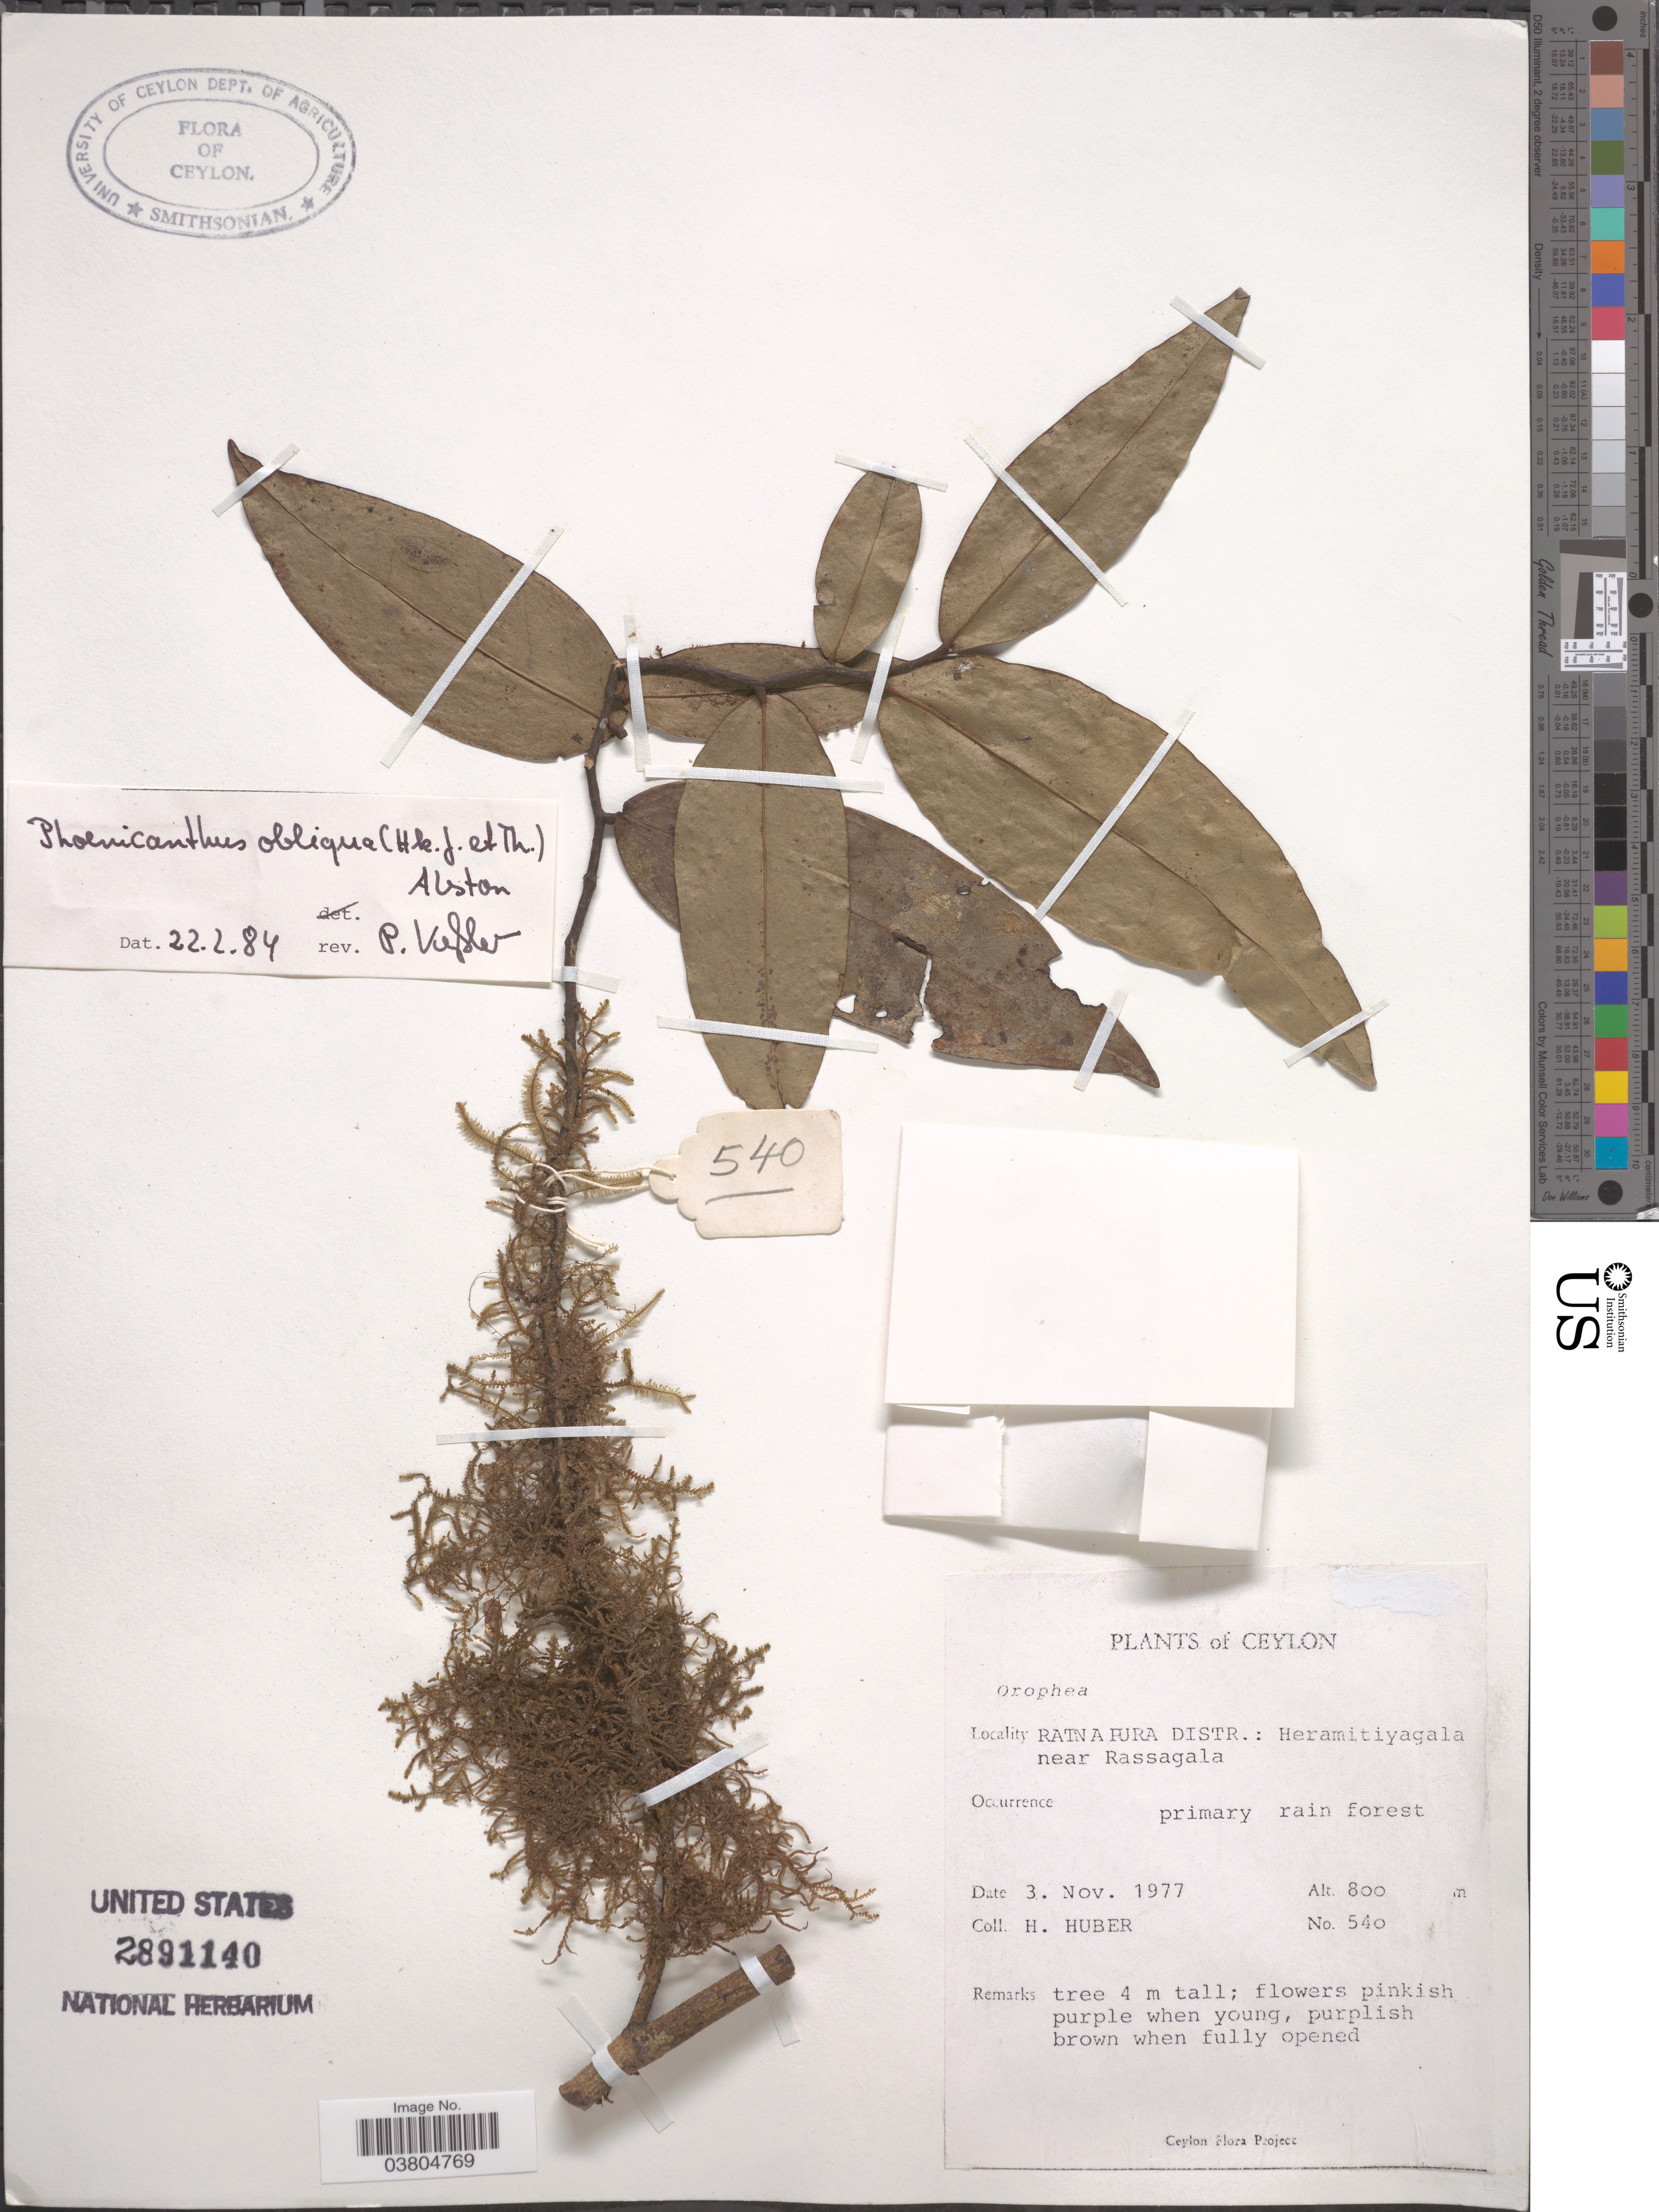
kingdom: Plantae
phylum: Tracheophyta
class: Magnoliopsida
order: Magnoliales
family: Annonaceae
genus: Phoenicanthus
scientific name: Phoenicanthus obliquus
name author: (Hook. f. & Thomson) Alston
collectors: H. Huber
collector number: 540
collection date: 1977-11-03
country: Sri Lanka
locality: Ceylon. Ratnapura Distr.: Heramitiyagala near Rassagala.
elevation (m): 800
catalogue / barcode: US 2891140